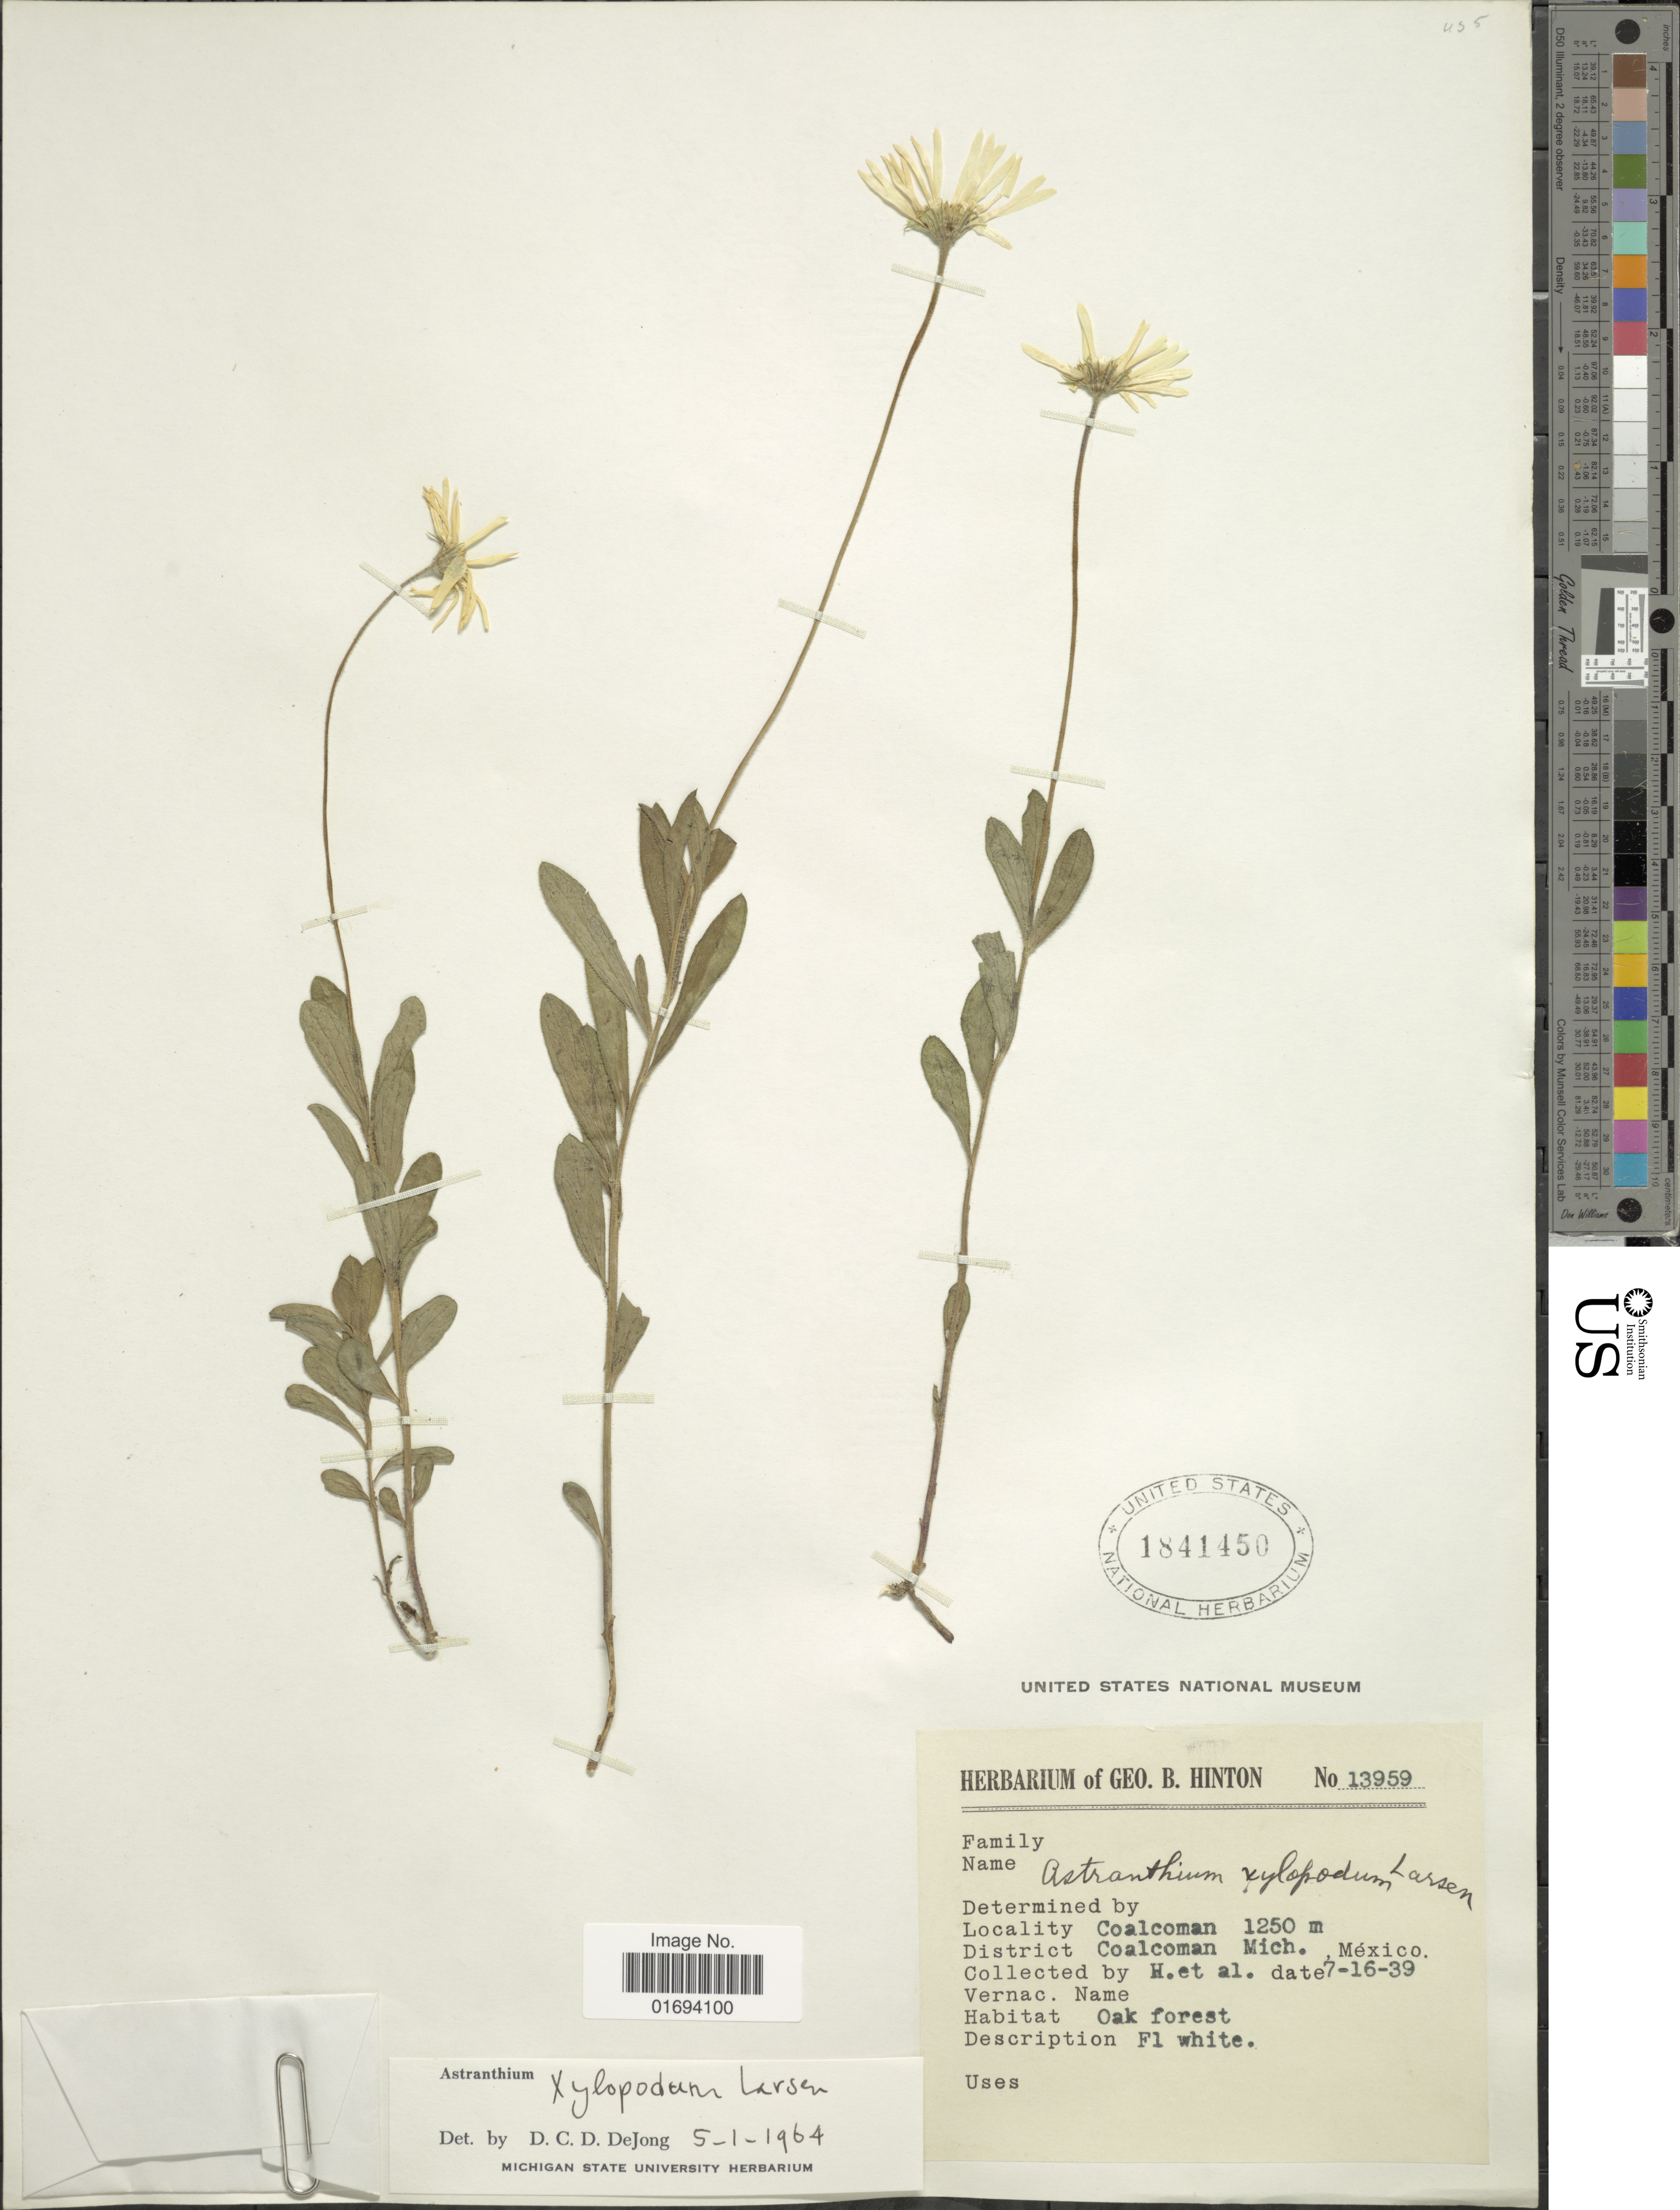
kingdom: Plantae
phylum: Tracheophyta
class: Magnoliopsida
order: Asterales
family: Asteraceae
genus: Astranthium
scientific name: Astranthium xylopodum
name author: Larsen ex S.F. Blake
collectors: G. B. Hinton & et al.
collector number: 13959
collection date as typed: Transcribed d/m/y: 16/7/39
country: Mexico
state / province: Michoacán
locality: Coalcoman. District Coalcoman Mich. Mexico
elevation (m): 1250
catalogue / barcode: US 1841450